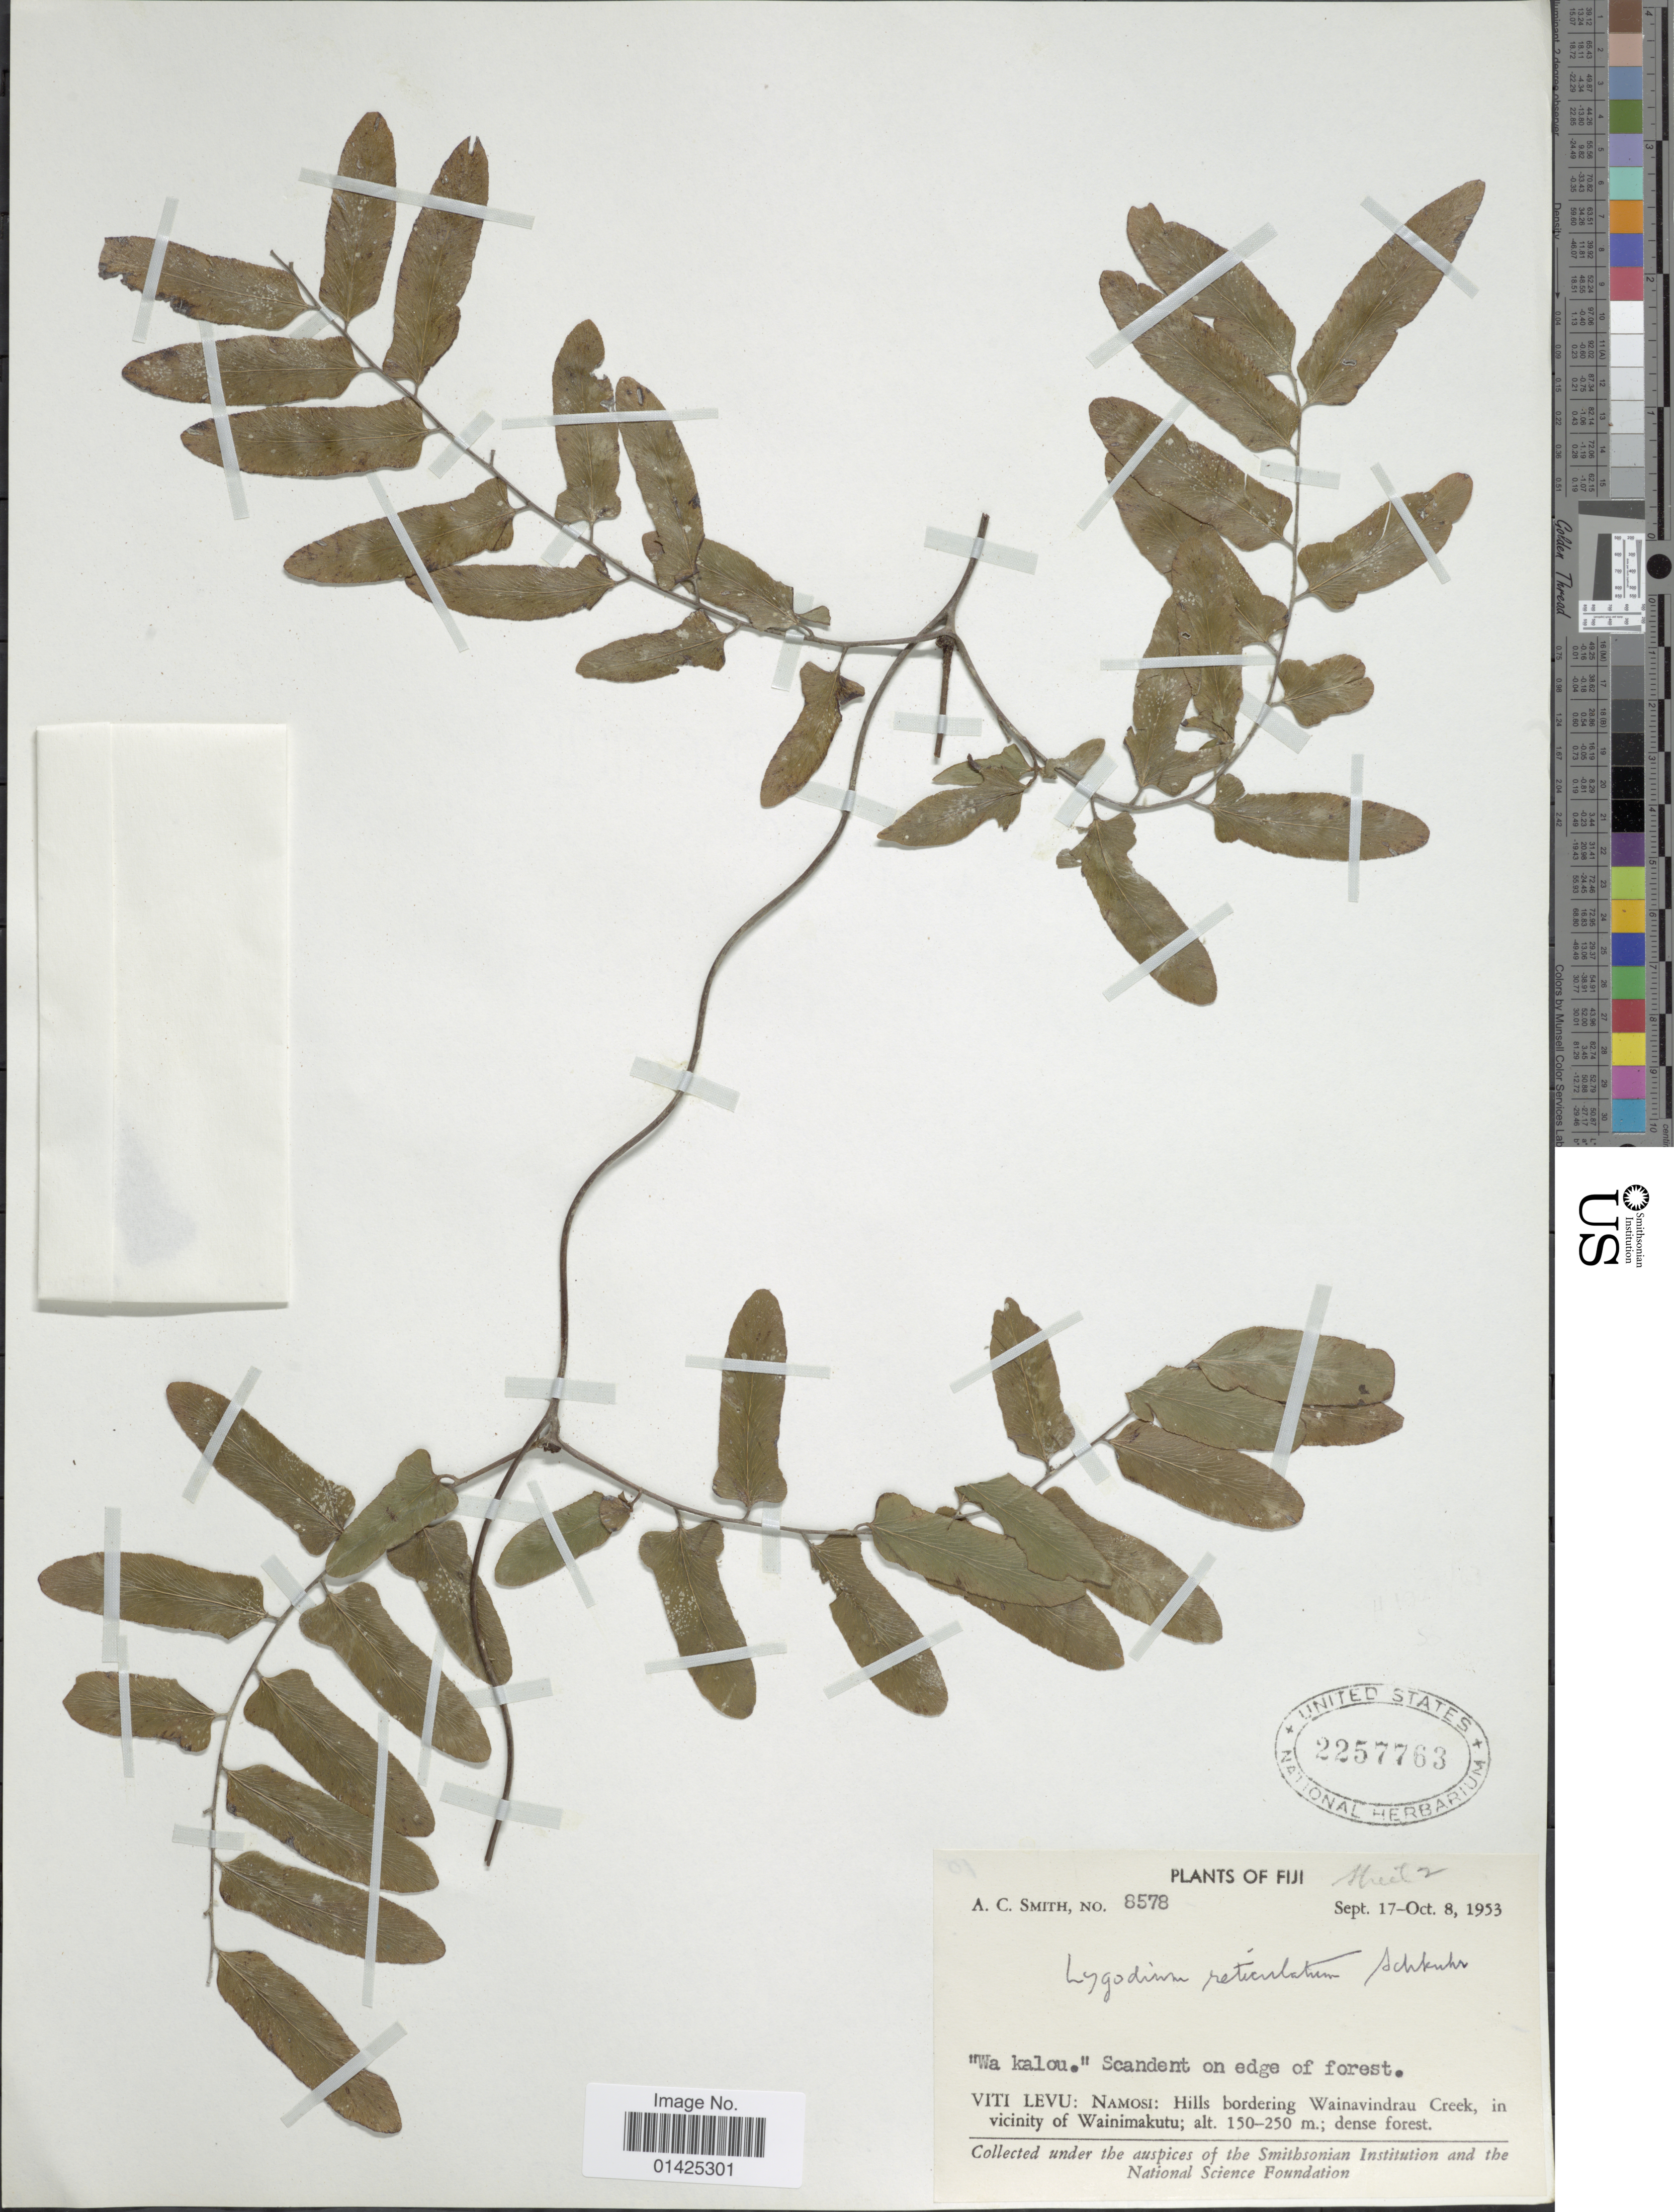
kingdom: Plantae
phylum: Tracheophyta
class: Polypodiopsida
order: Schizaeales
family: Lygodiaceae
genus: Lygodium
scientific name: Lygodium reticulatum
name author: Schkuhr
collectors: A. C. Smith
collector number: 8578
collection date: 1953-09-17/1953-10-08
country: Fiji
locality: Viti Levu, Namosi: Hills bordering Wainavindrau Creek, in vicinity of Wainimakutu.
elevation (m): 150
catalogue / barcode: US 2257763